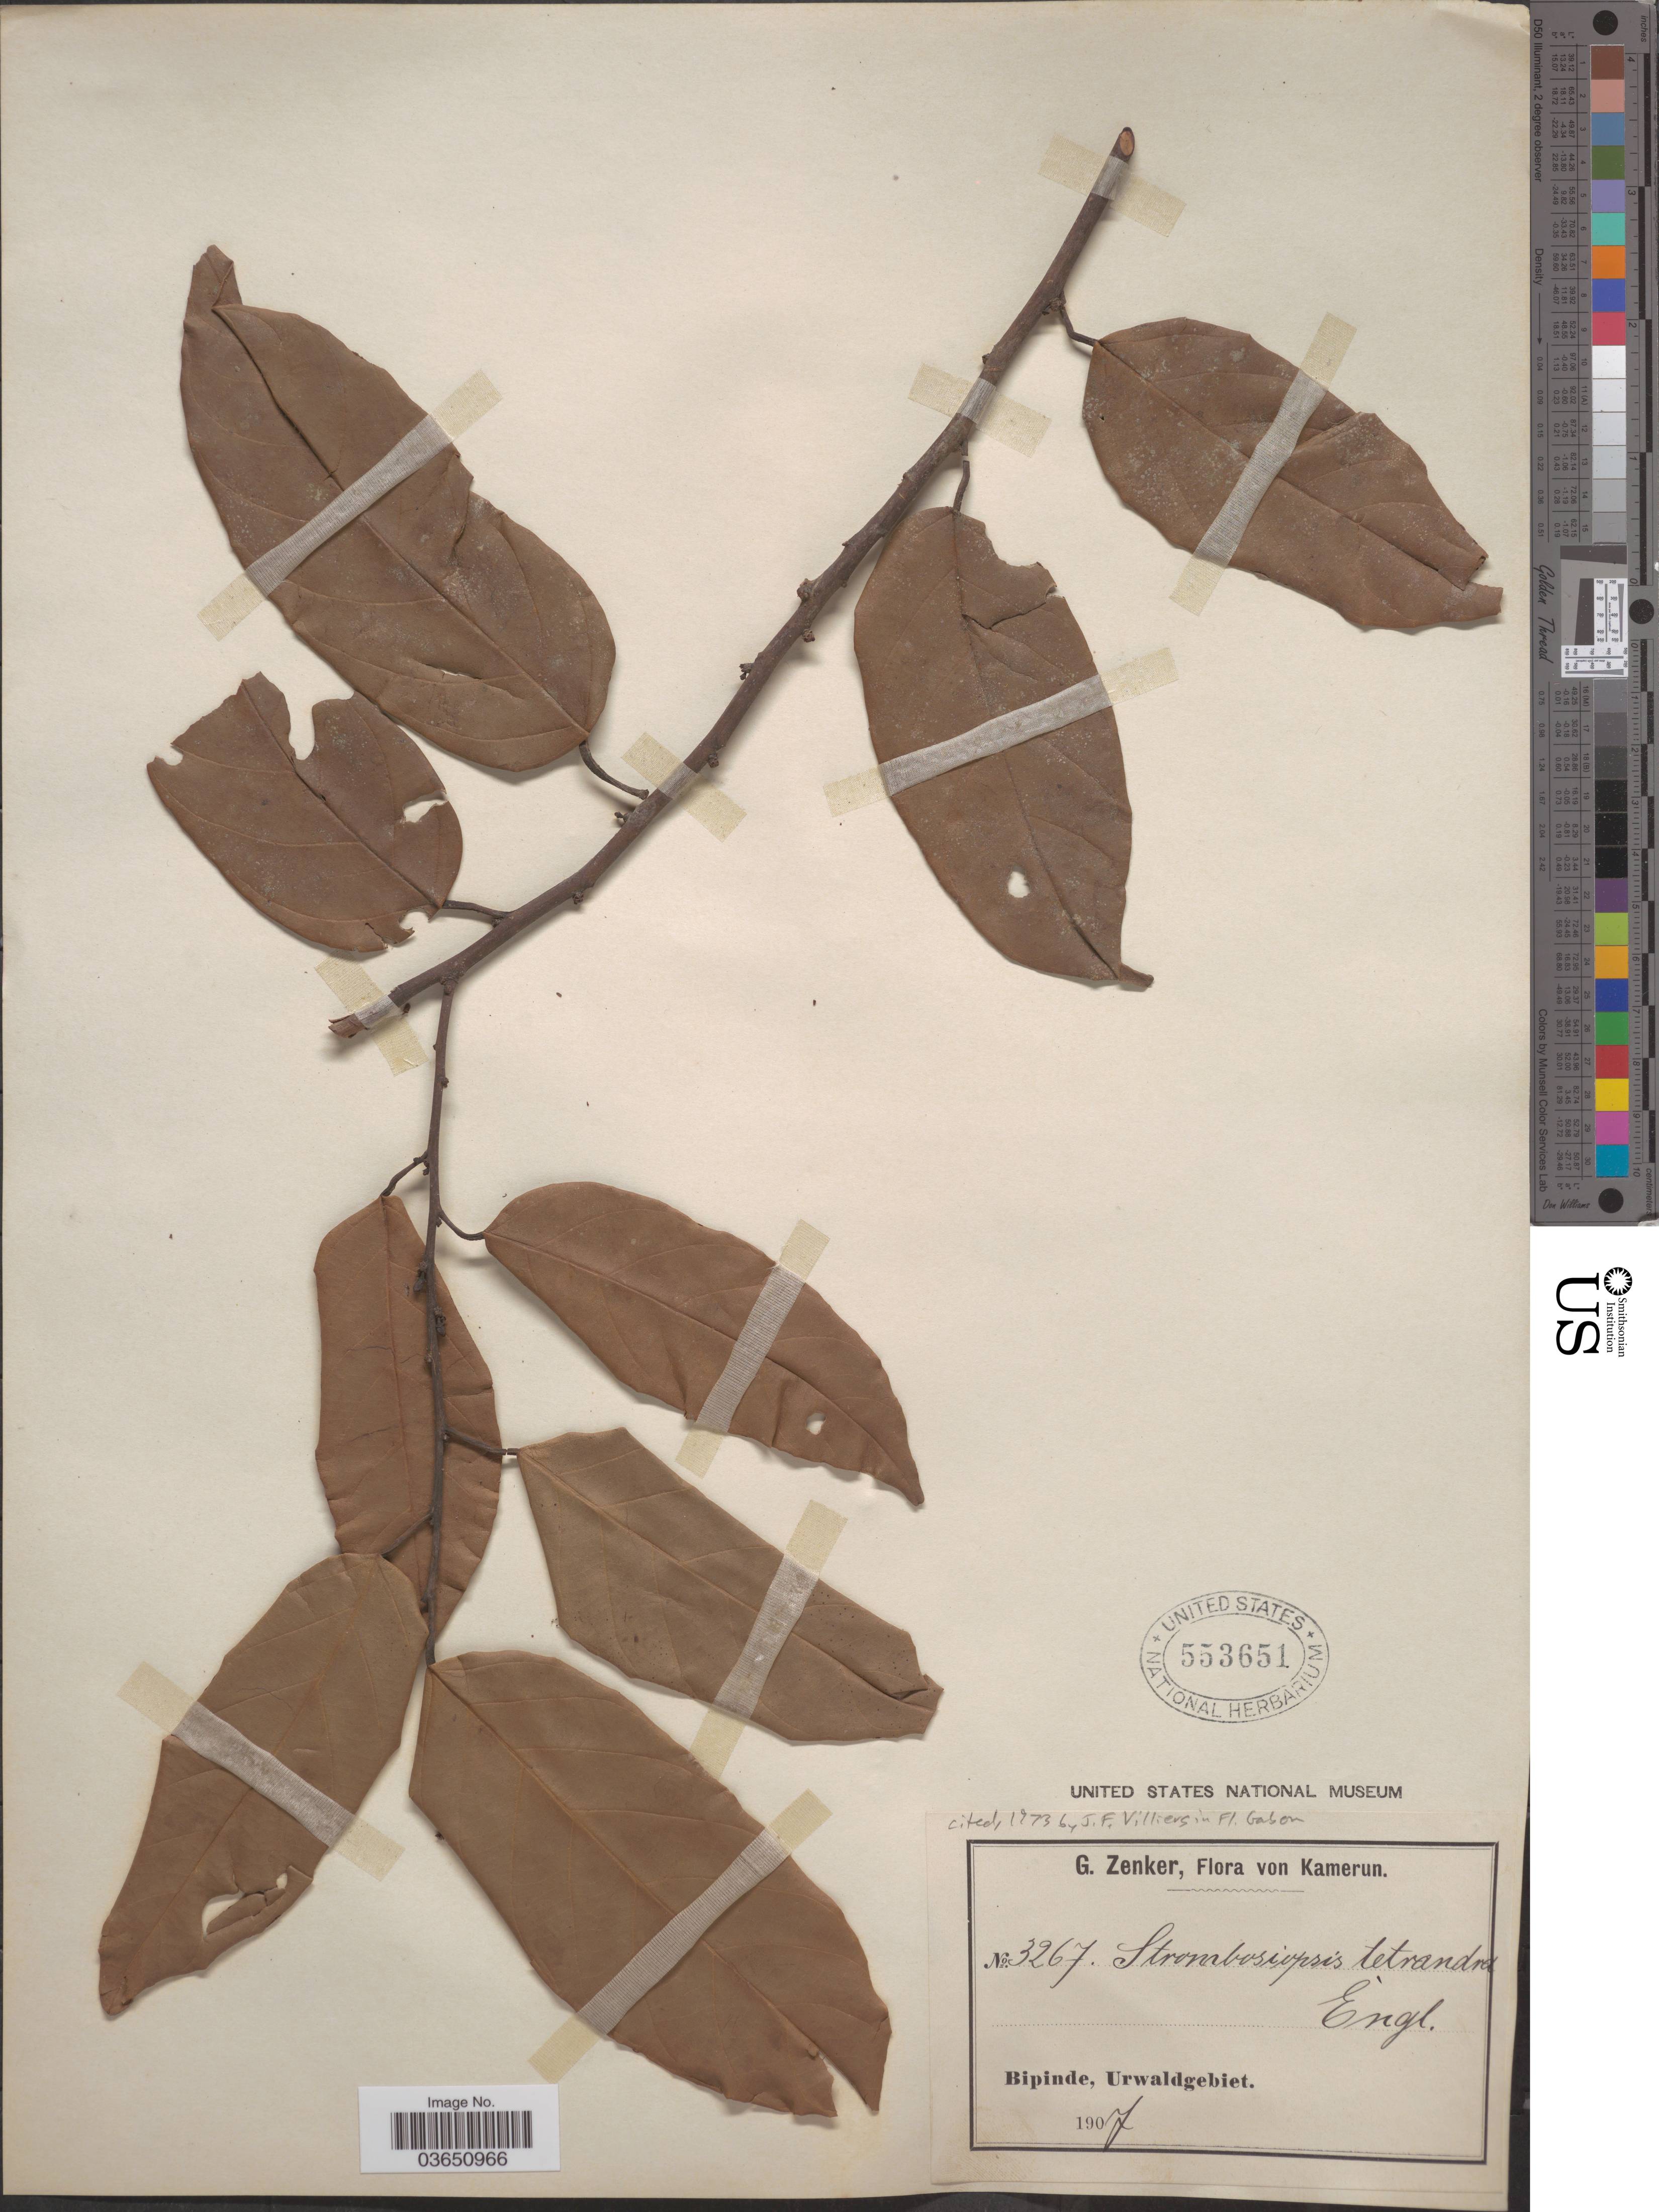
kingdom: Plantae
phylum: Tracheophyta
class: Magnoliopsida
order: Santalales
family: Strombosiaceae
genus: Strombosiopsis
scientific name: Strombosiopsis tetrandra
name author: Engl.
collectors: G. A. Zenker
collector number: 3267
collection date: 1907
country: Cameroon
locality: Bipinde, Urwaldgebiet.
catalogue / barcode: US 553651